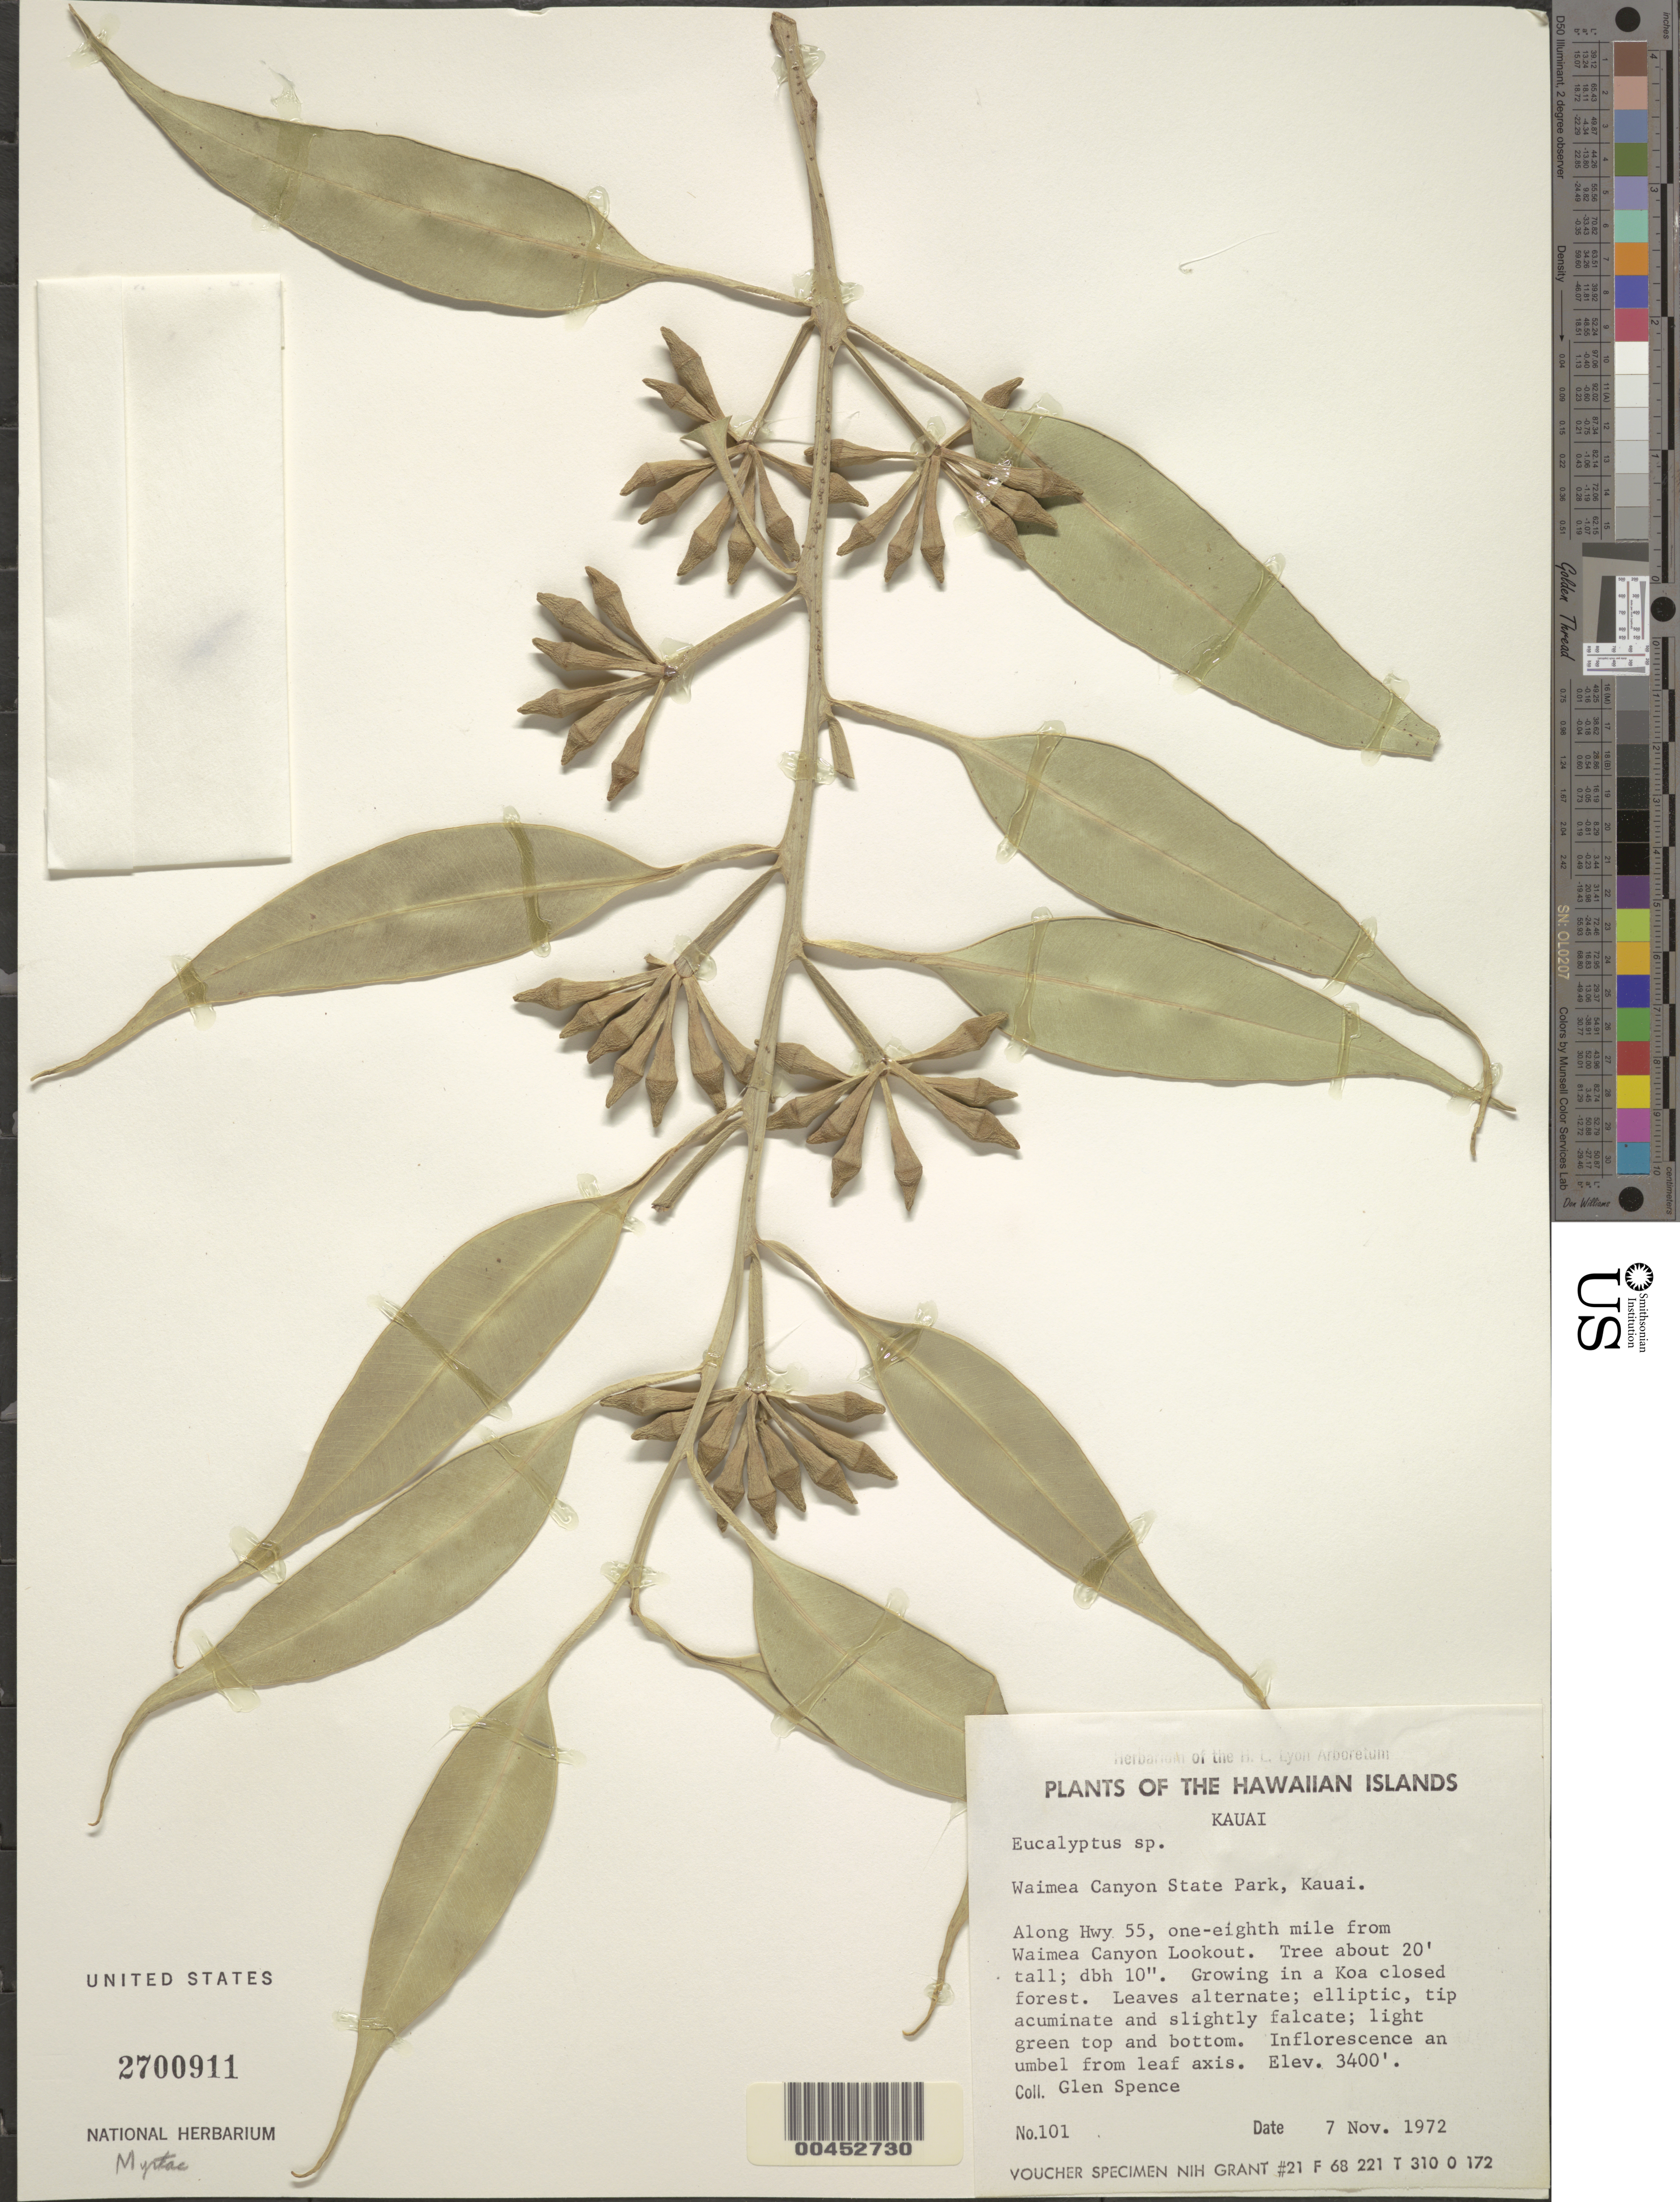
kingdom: Plantae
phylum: Tracheophyta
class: Magnoliopsida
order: Myrtales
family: Myrtaceae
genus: Eucalyptus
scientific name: Eucalyptus sp.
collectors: G. Spence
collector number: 101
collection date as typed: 7 Nov 1972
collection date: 1972-11-07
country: United States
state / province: Hawaii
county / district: Kauai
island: Kaua'i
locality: Waimea Canyon State Park, along Hwy 55, 0.125 mi from Waimea Canyon Lookout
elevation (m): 1036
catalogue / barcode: US 2700911